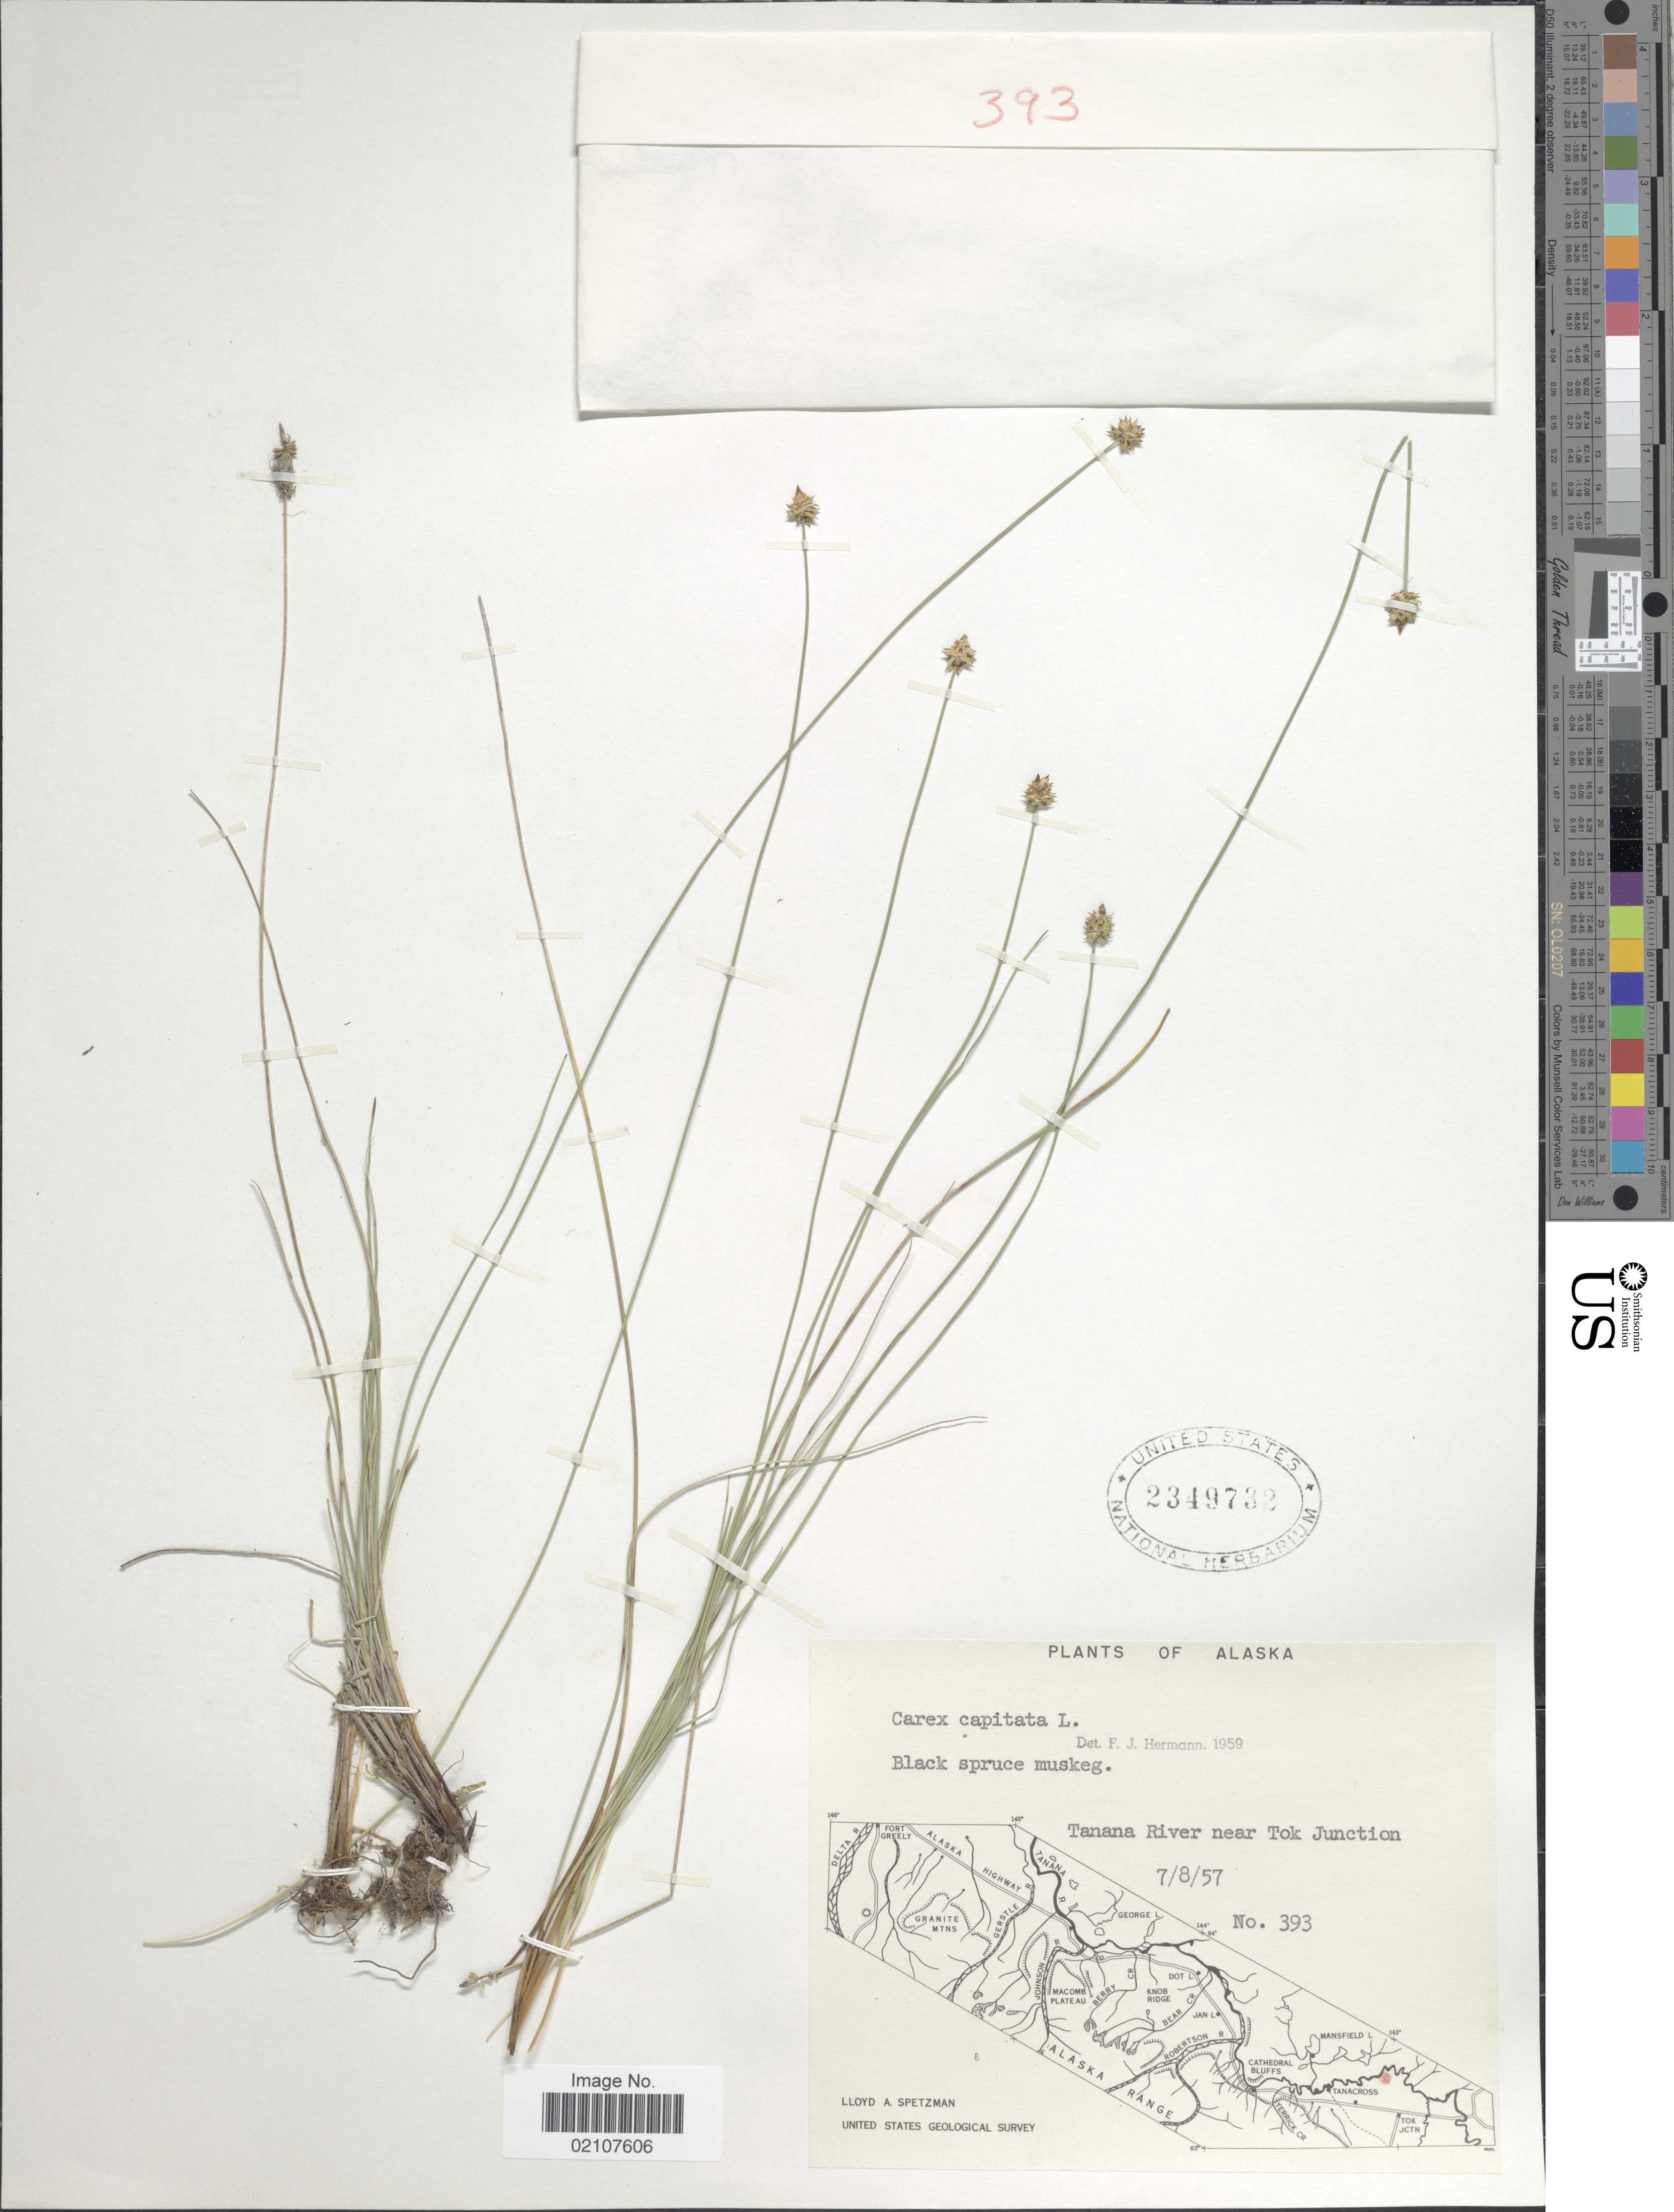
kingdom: Plantae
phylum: Tracheophyta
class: Liliopsida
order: Poales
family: Cyperaceae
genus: Carex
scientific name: Carex capitata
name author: L.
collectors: L. Spetzman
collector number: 393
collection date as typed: Transcribed d/m/y: 8/7/57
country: United States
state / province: Alaska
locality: Alaska. Tanana River near Tok Junction.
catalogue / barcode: US 2349732